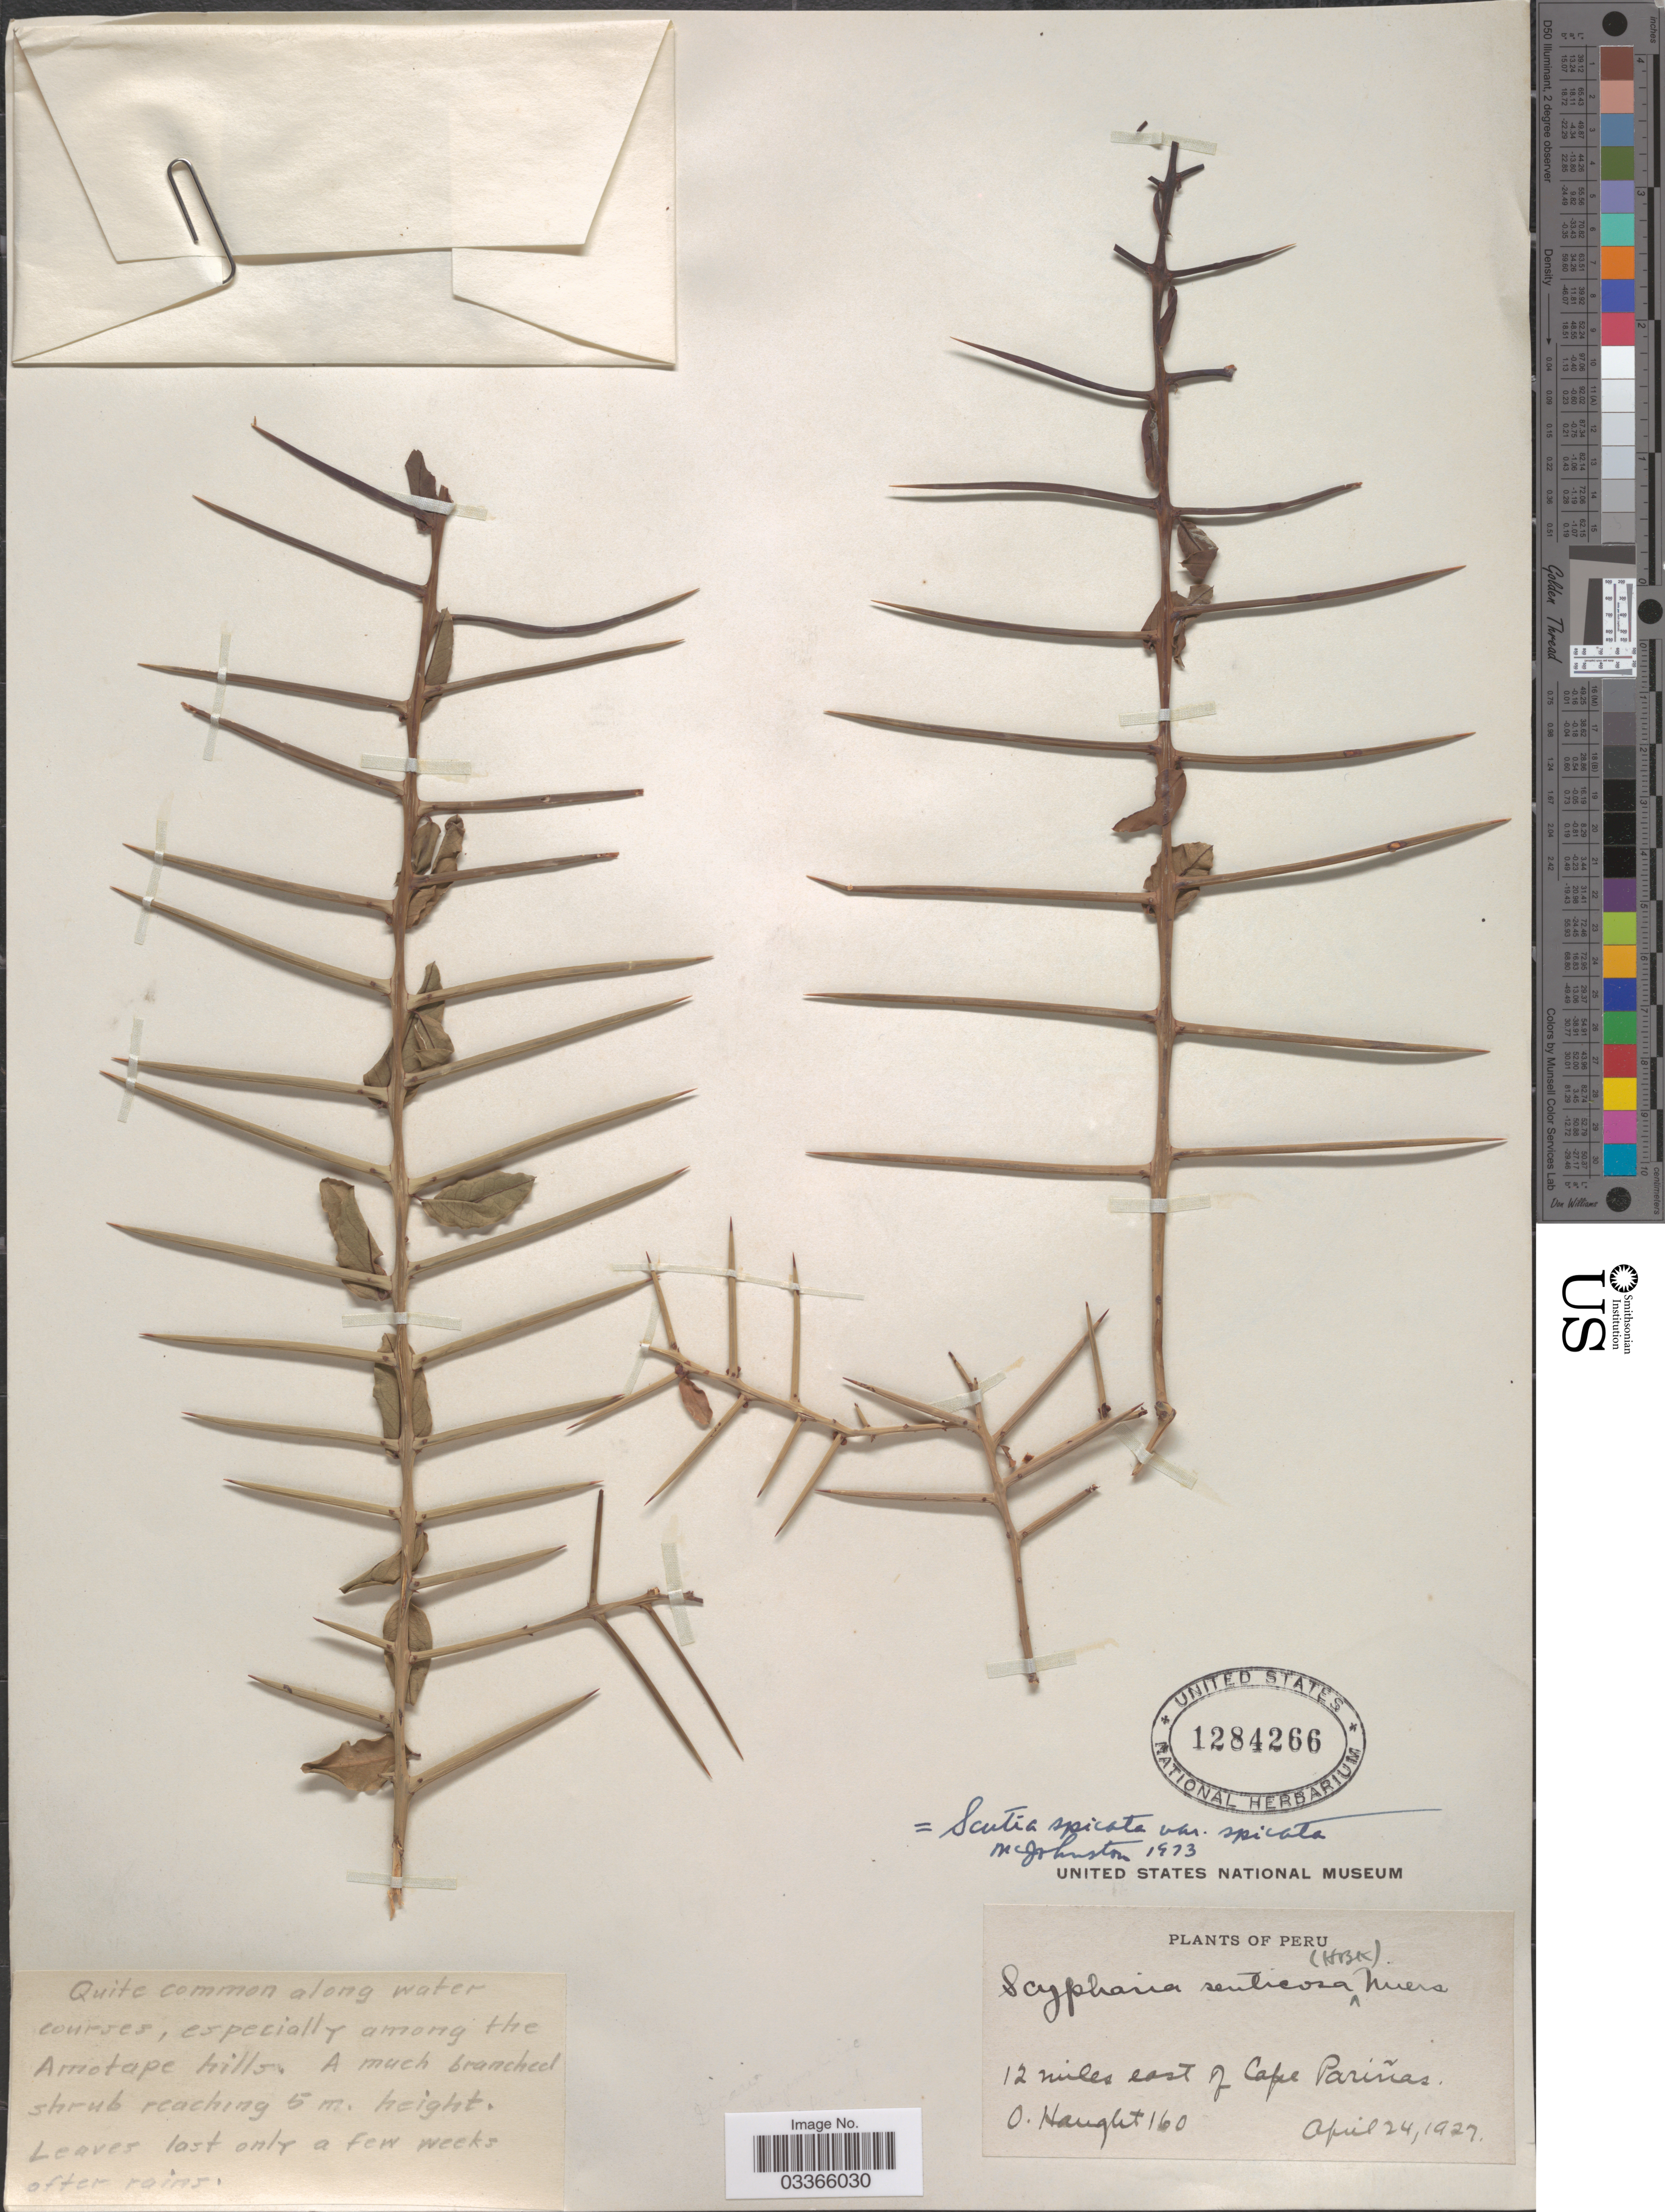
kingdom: Plantae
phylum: Tracheophyta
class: Magnoliopsida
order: Rosales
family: Rhamnaceae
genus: Scutia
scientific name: Scutia spicata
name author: (Humb. & Bonpl. ex Willd.) Weberb.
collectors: O. Haught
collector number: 160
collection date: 1927-04-24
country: Peru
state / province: Piura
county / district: Talara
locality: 12 miles east of Cape Pariñas, especially among the Amotape hills.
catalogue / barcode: US 1284266